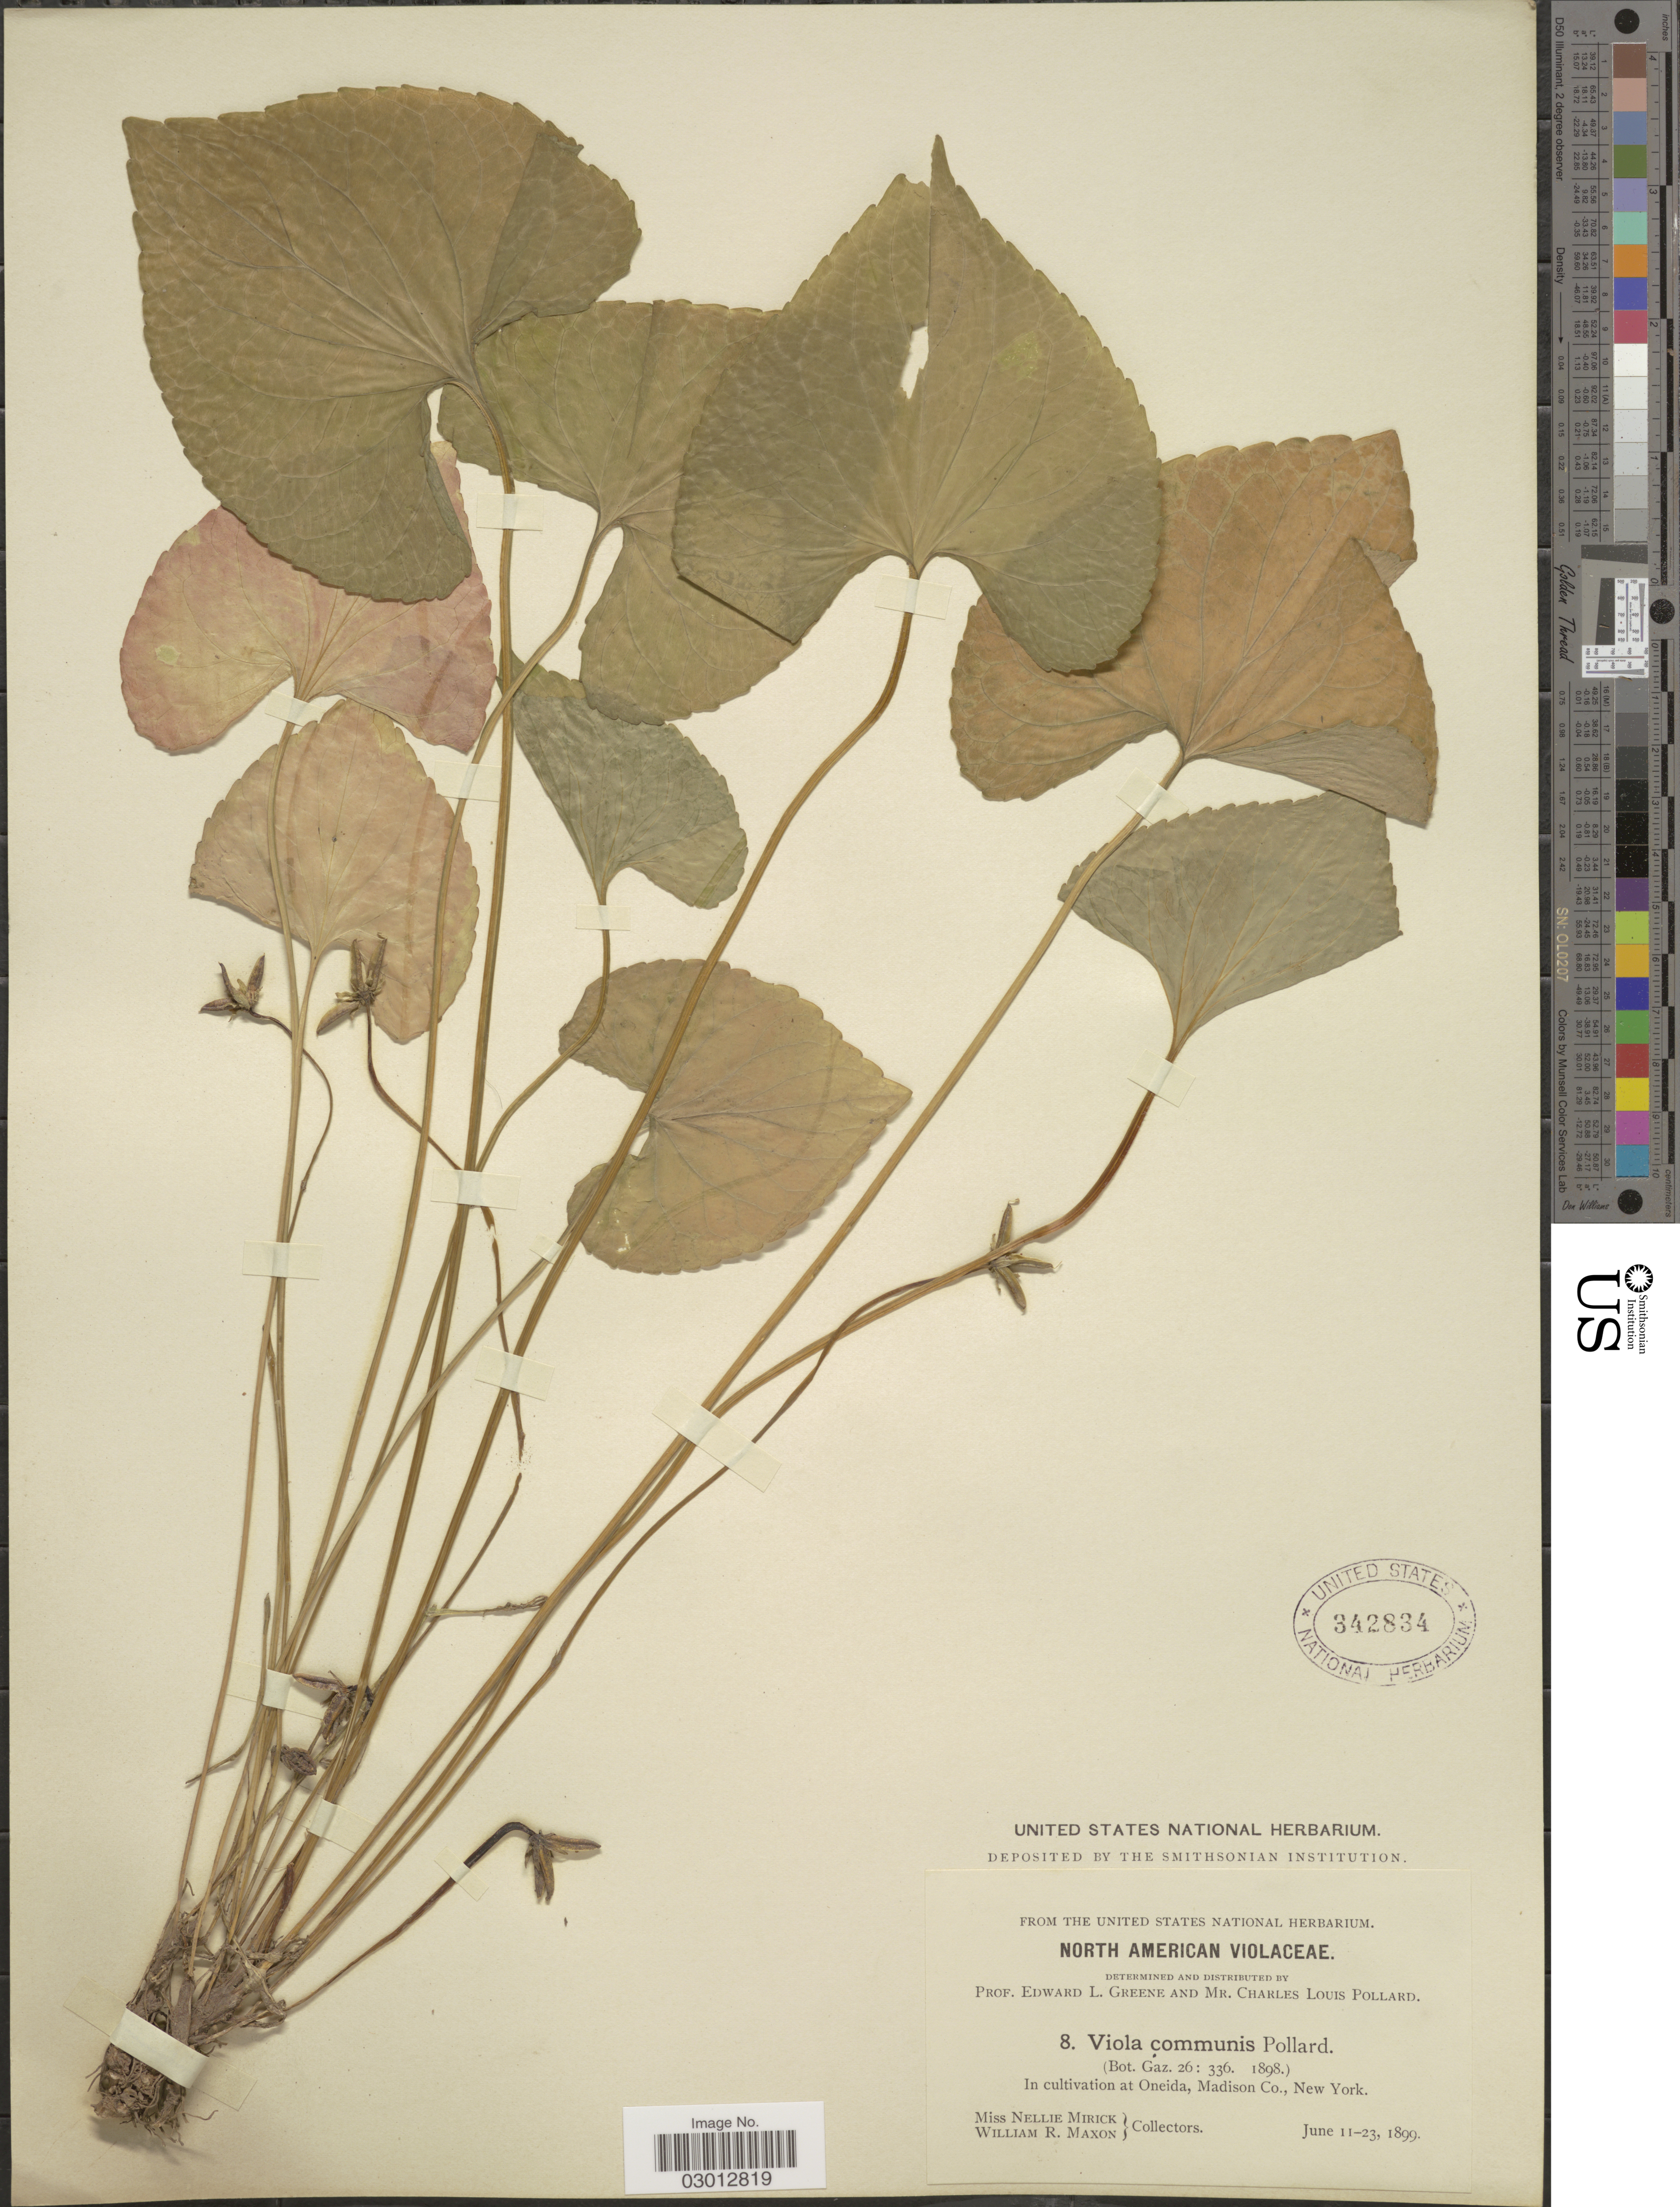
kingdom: Plantae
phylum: Tracheophyta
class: Magnoliopsida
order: Malpighiales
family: Violaceae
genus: Viola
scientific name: Viola papilionacea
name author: Pursh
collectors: N. Mirick & W. R. Maxon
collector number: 8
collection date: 1899-06-11/1899-06-23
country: United States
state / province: New York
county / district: Oneida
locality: At Oneida, Madison Co.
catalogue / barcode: US 342834